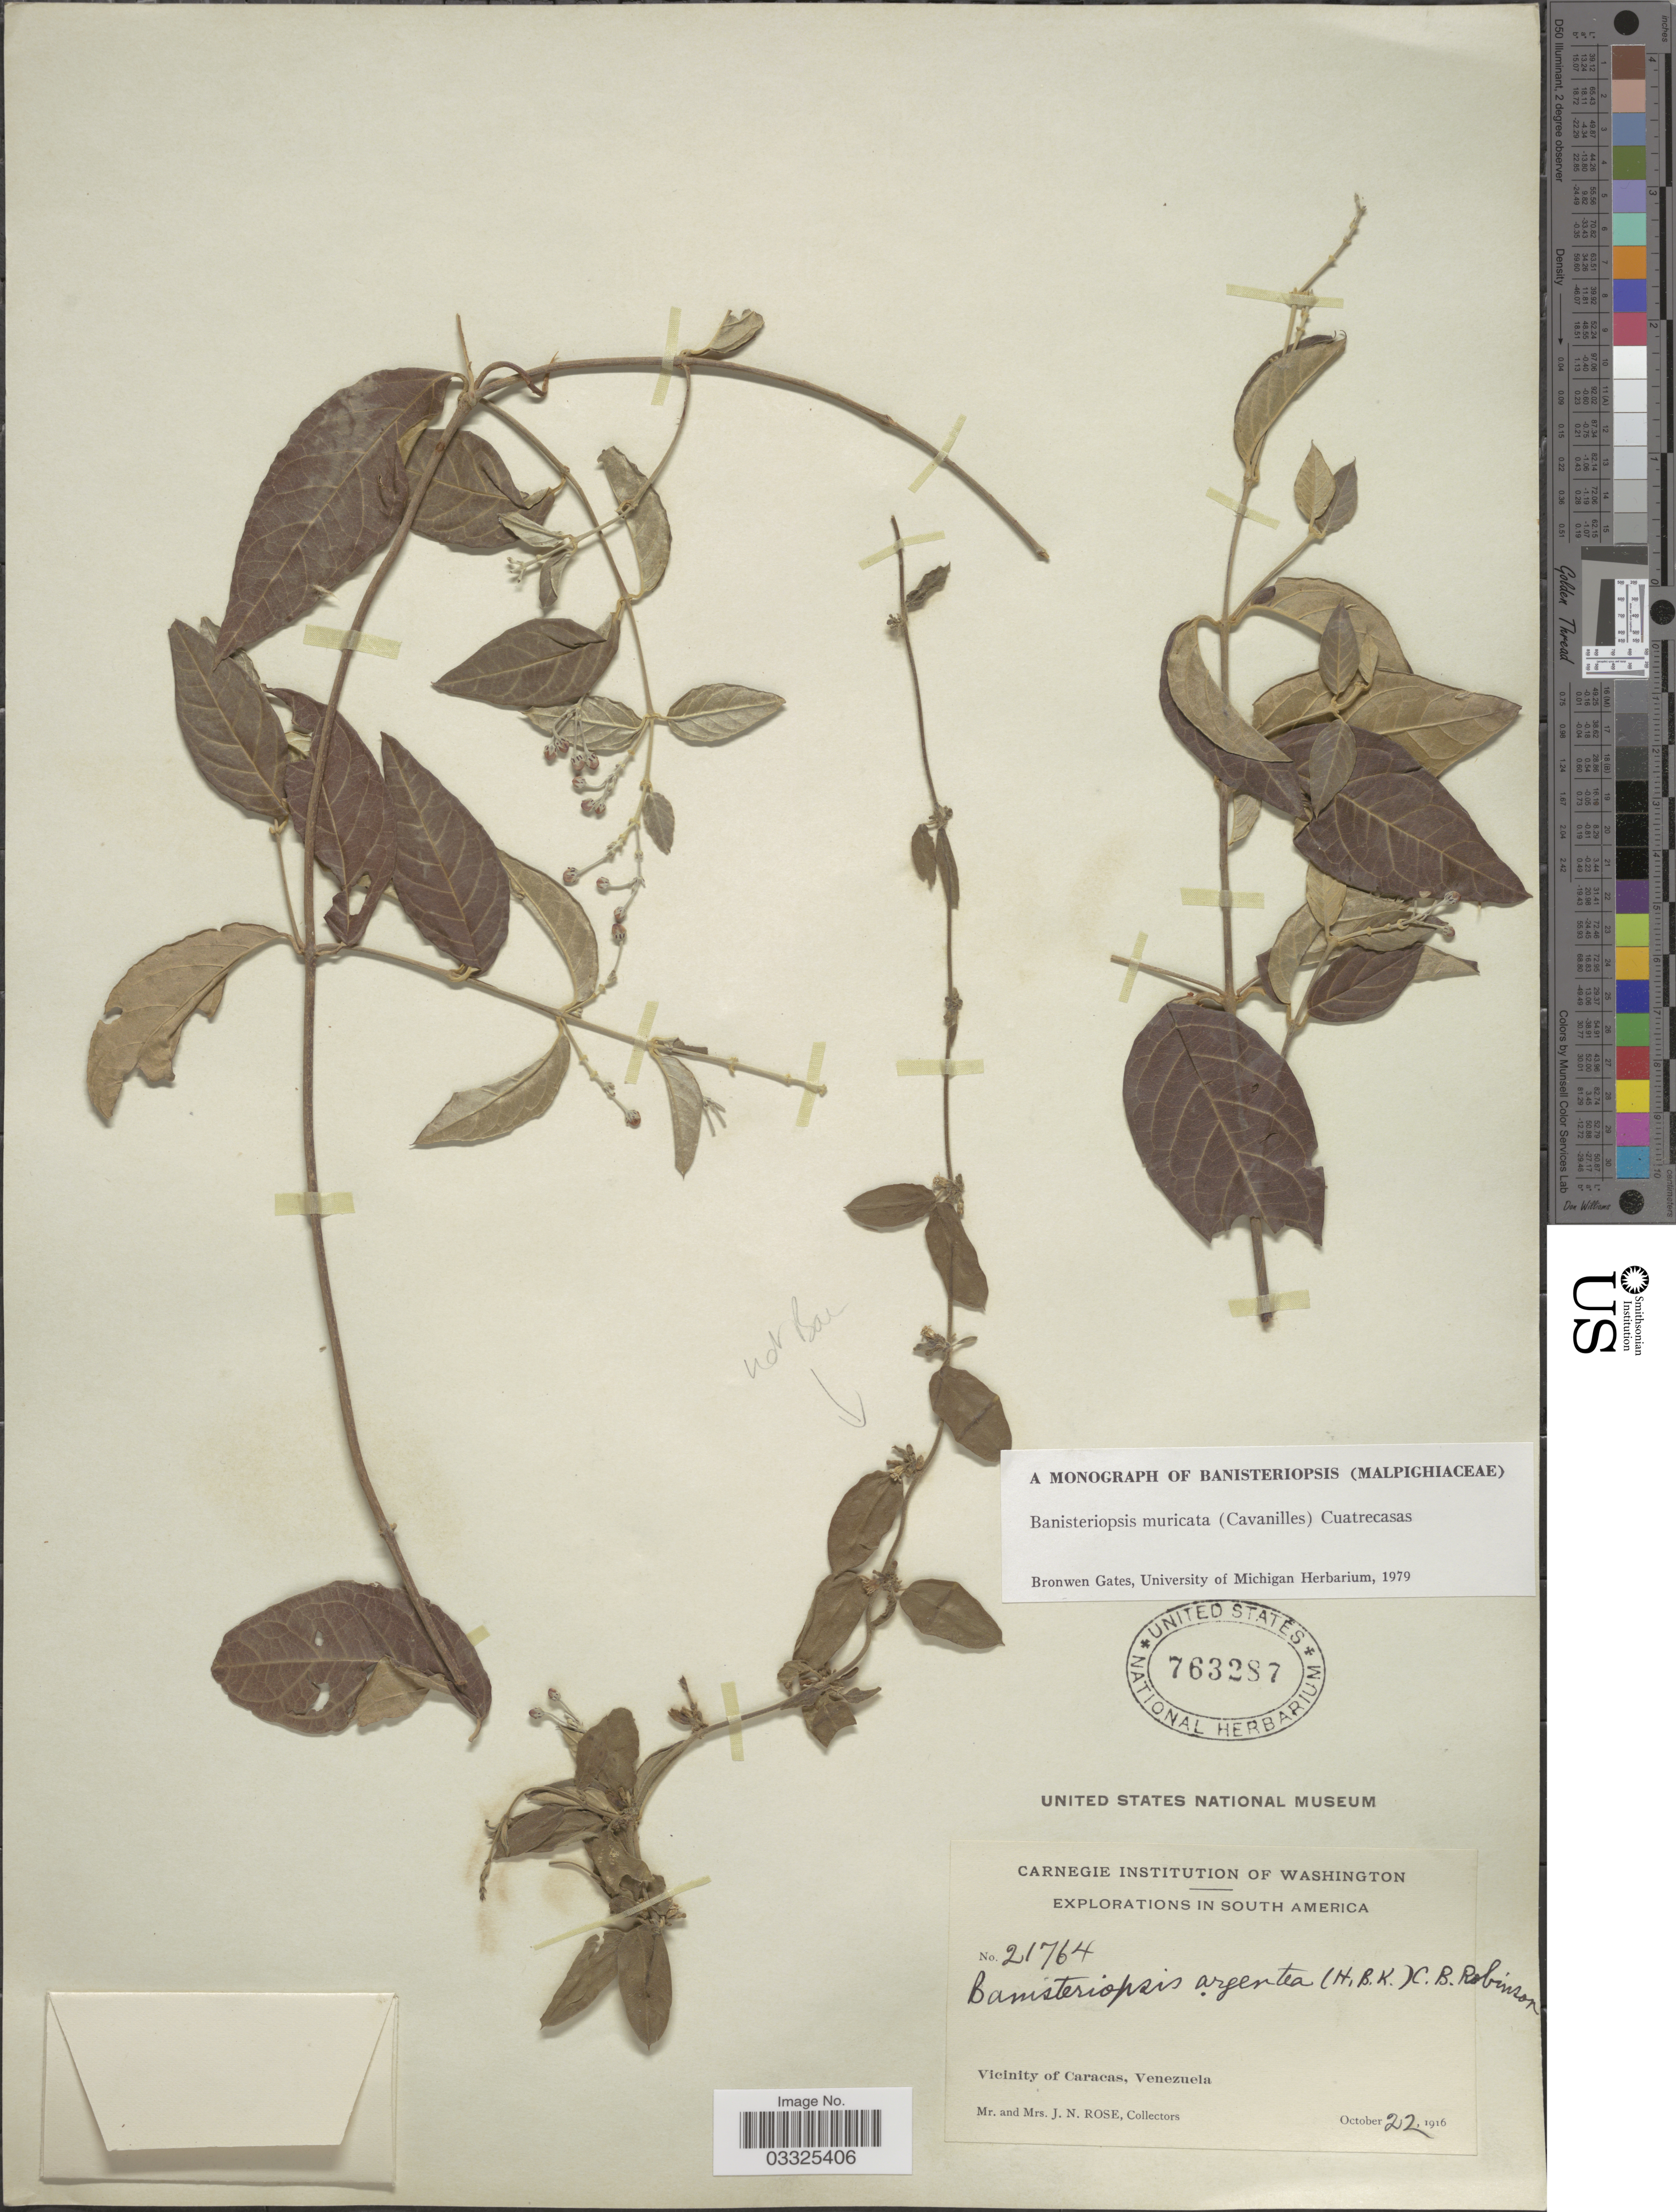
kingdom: Plantae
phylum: Tracheophyta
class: Magnoliopsida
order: Malpighiales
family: Malpighiaceae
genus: Banisteriopsis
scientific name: Banisteriopsis muricata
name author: (Cav.) Cuatrec.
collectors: J. N. Rose & L. B. Rose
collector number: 21764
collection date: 1916-10-22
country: Venezuela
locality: Vicinity of Caracas.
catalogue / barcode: US 763287